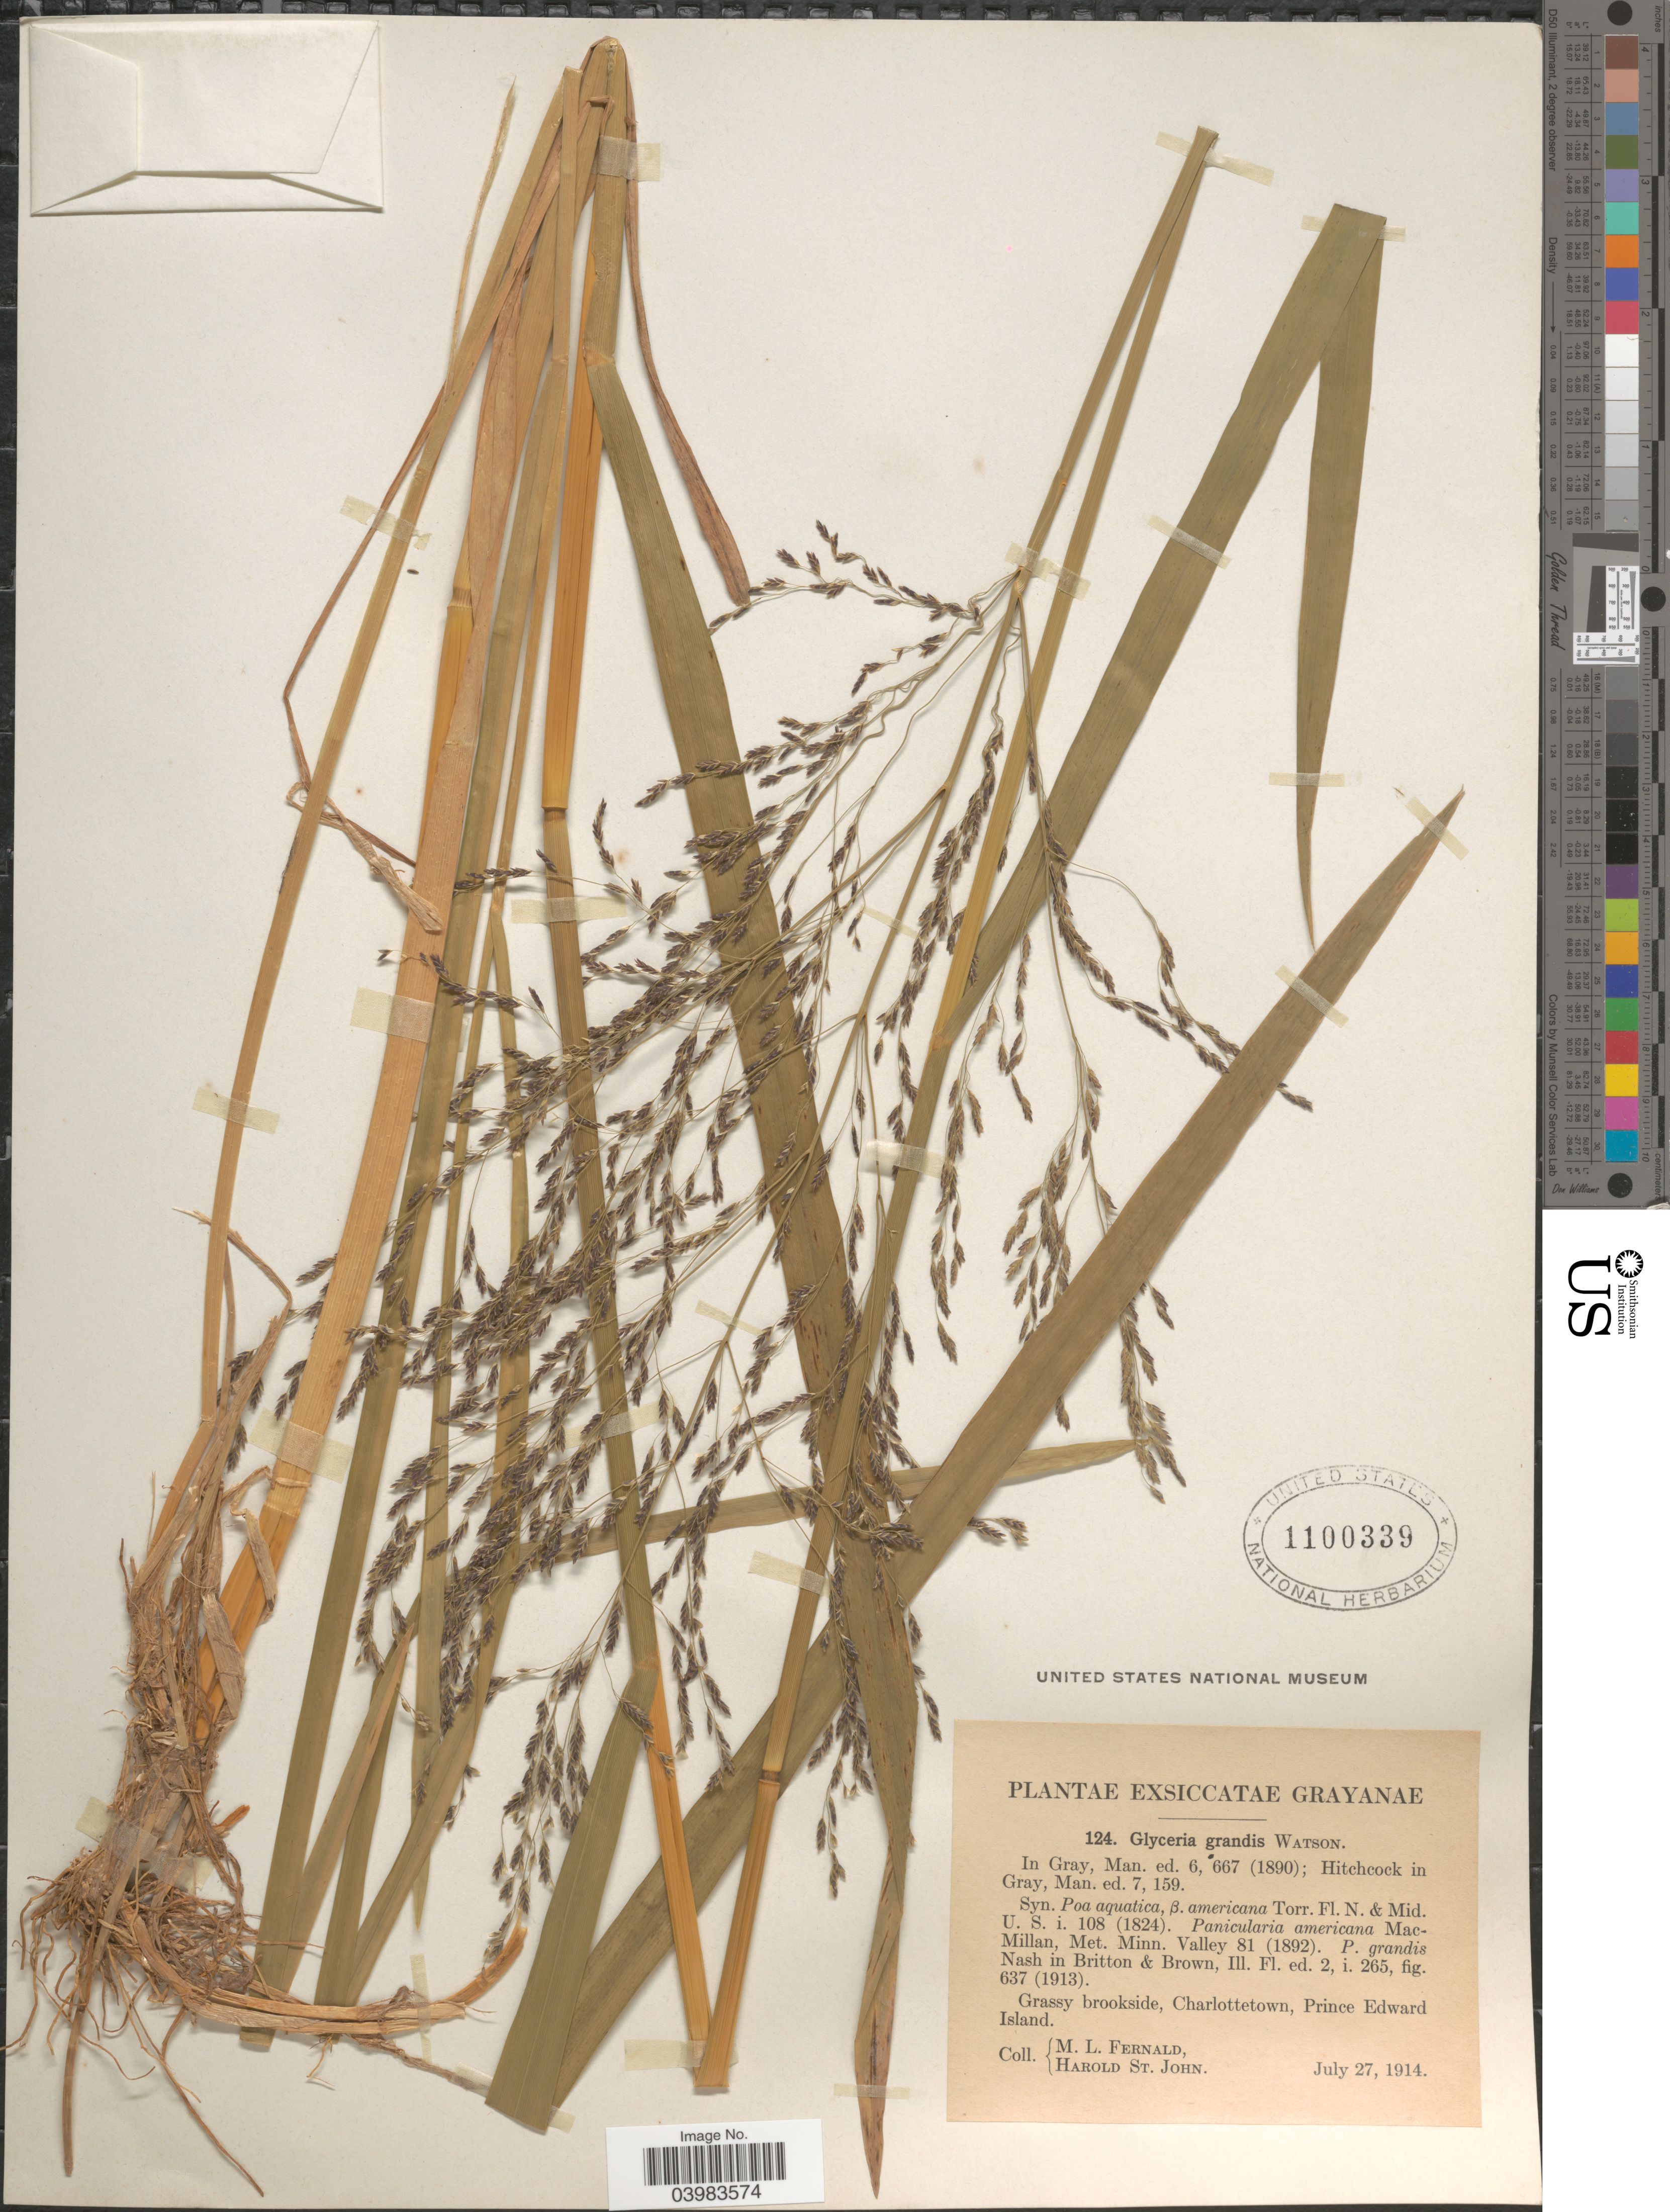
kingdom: Plantae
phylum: Tracheophyta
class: Liliopsida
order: Poales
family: Poaceae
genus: Glyceria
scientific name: Glyceria grandis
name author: S. Watson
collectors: M. L. Fernald & H. St. John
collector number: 124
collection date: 1914-07-27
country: Canada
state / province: Prince Edward Island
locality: Grayanae. Grassy brookside, Charlottetown.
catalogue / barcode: US 1100339